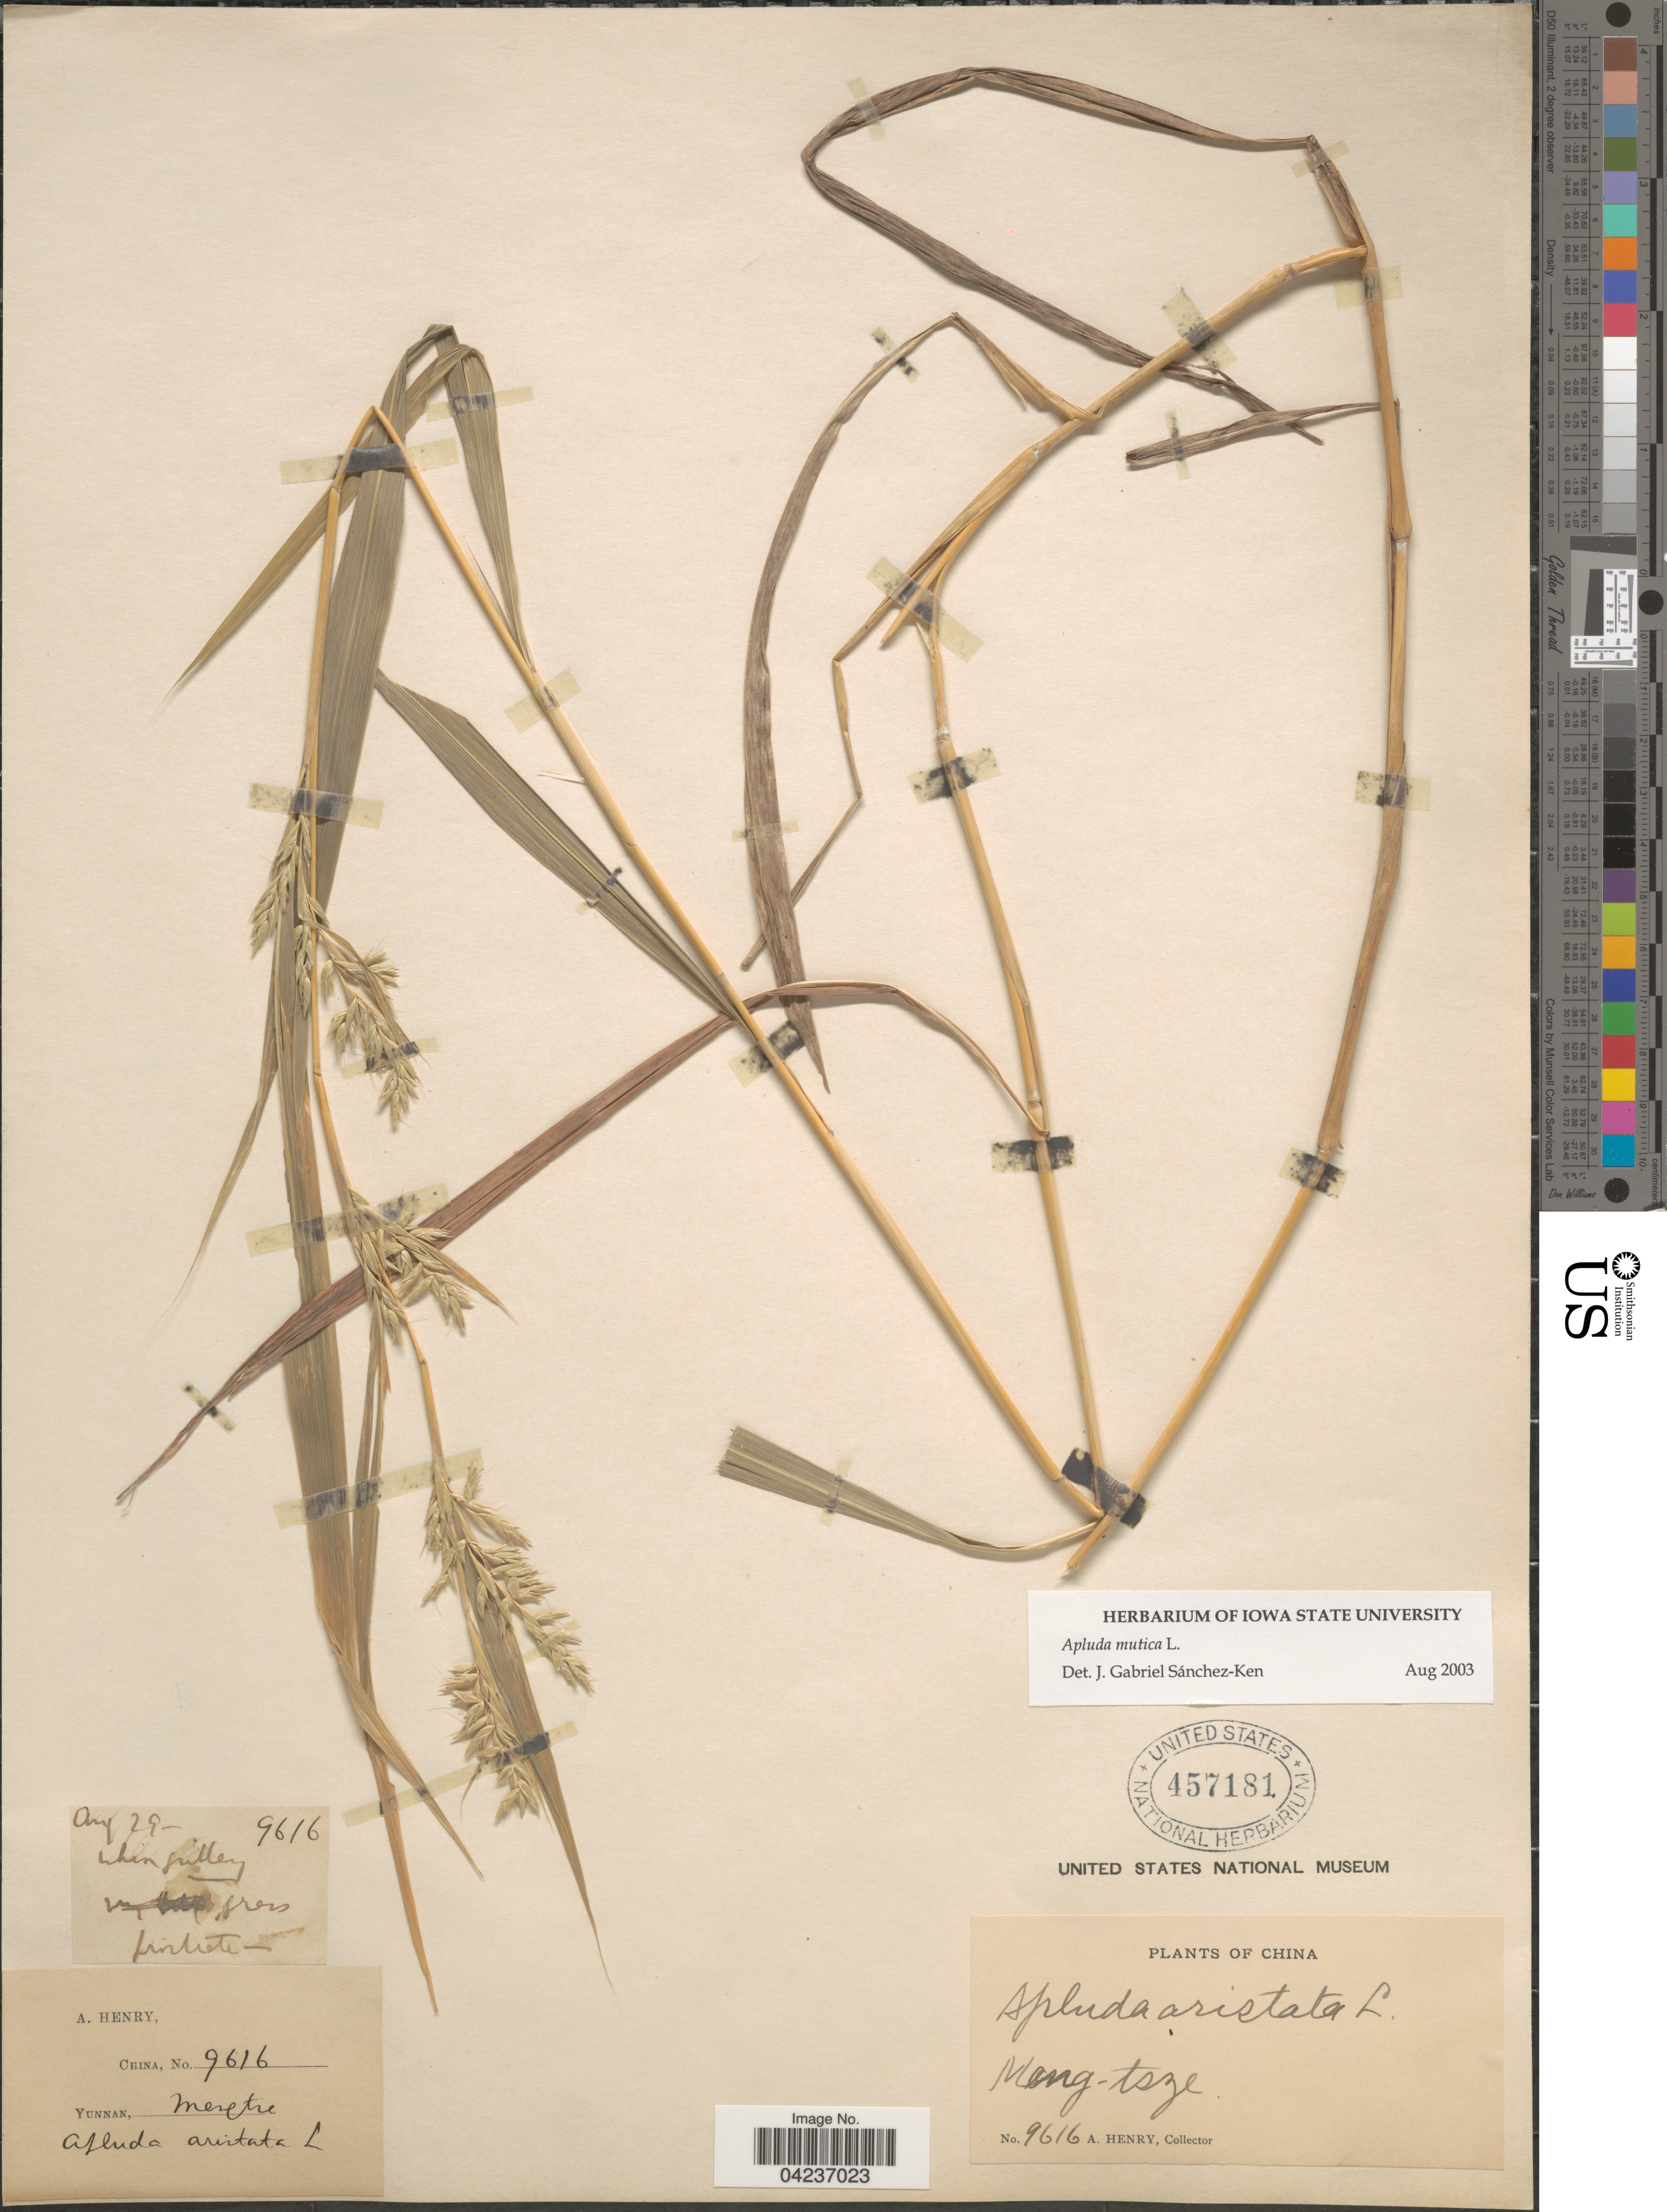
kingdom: Plantae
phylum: Tracheophyta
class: Liliopsida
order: Poales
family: Poaceae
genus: Apluda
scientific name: Apluda mutica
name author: L.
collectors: A. Henry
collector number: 9616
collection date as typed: Transcribed d/m/y: /8/29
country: China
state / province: Yunnan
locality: Meng-tze.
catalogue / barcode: US 457181